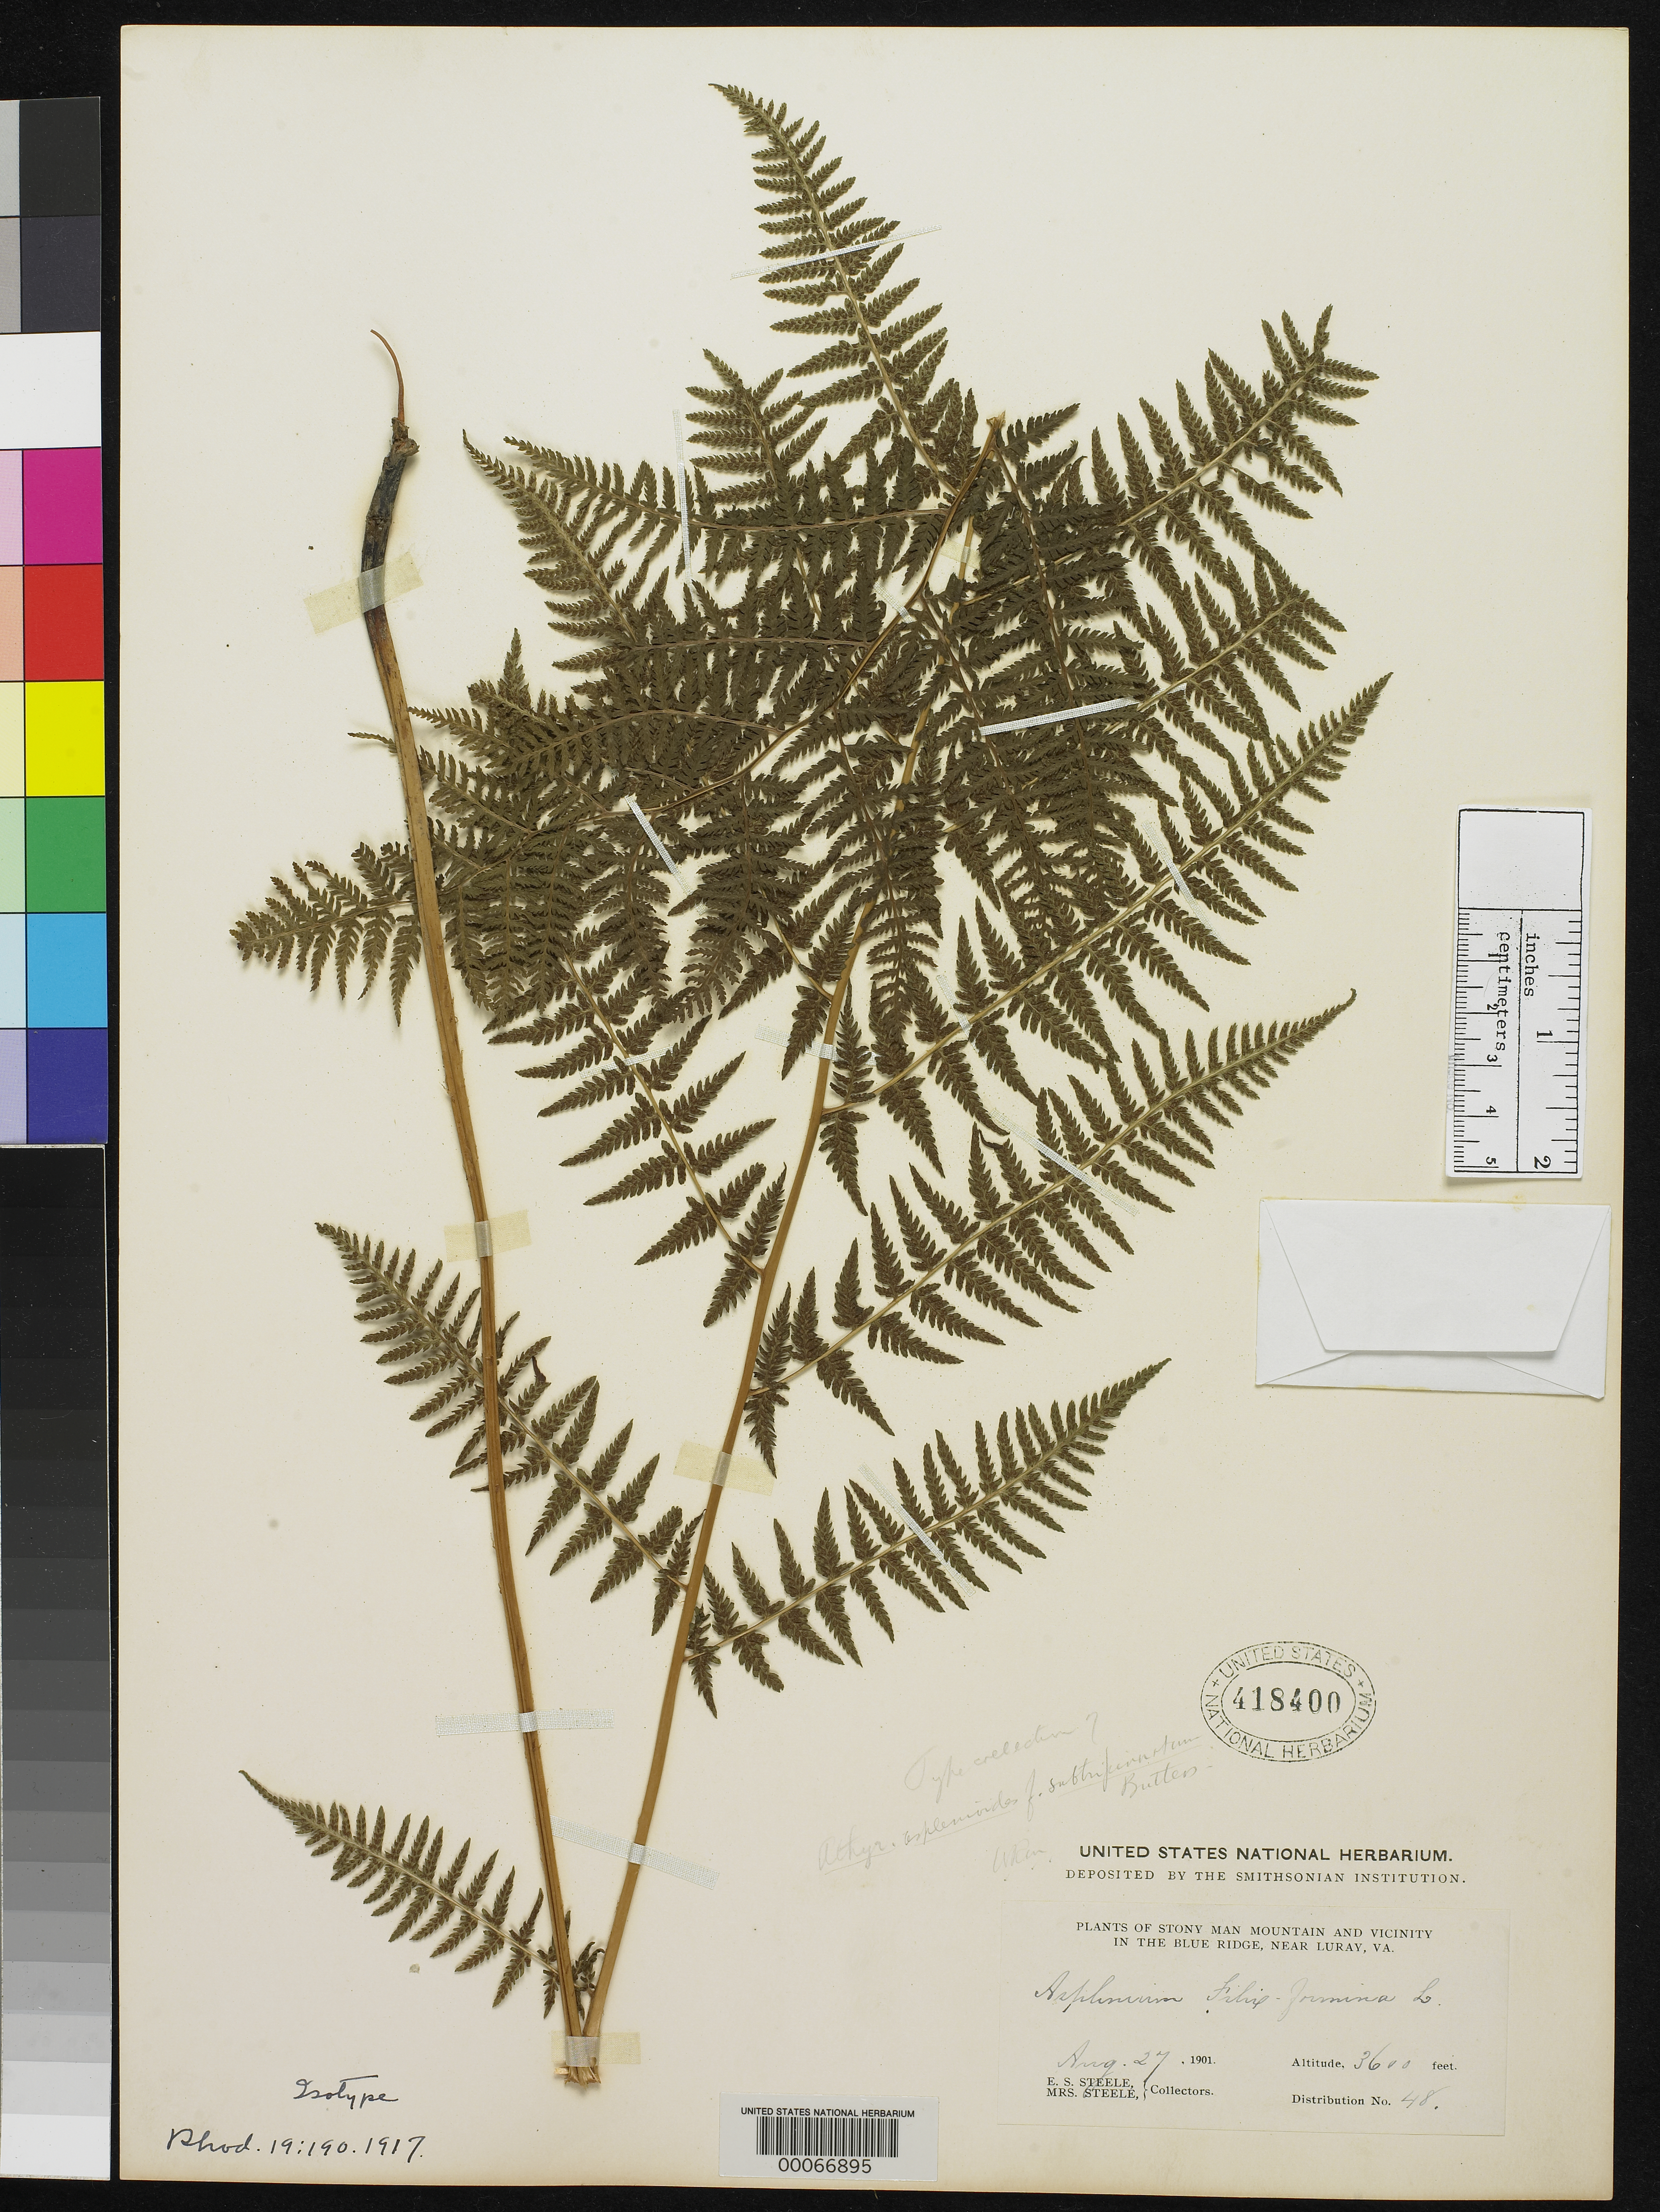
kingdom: Plantae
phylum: Tracheophyta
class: Polypodiopsida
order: Polypodiales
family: Athyriaceae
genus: Athyrium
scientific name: Athyrium asplenioides f. subtripinnatum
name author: Butters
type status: Type Collection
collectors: E. Steele & -- Steele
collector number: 48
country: United States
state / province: Virginia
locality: Stony Man Mountain and vicinity in the Blue Ridge, near Luray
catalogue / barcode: US 418400